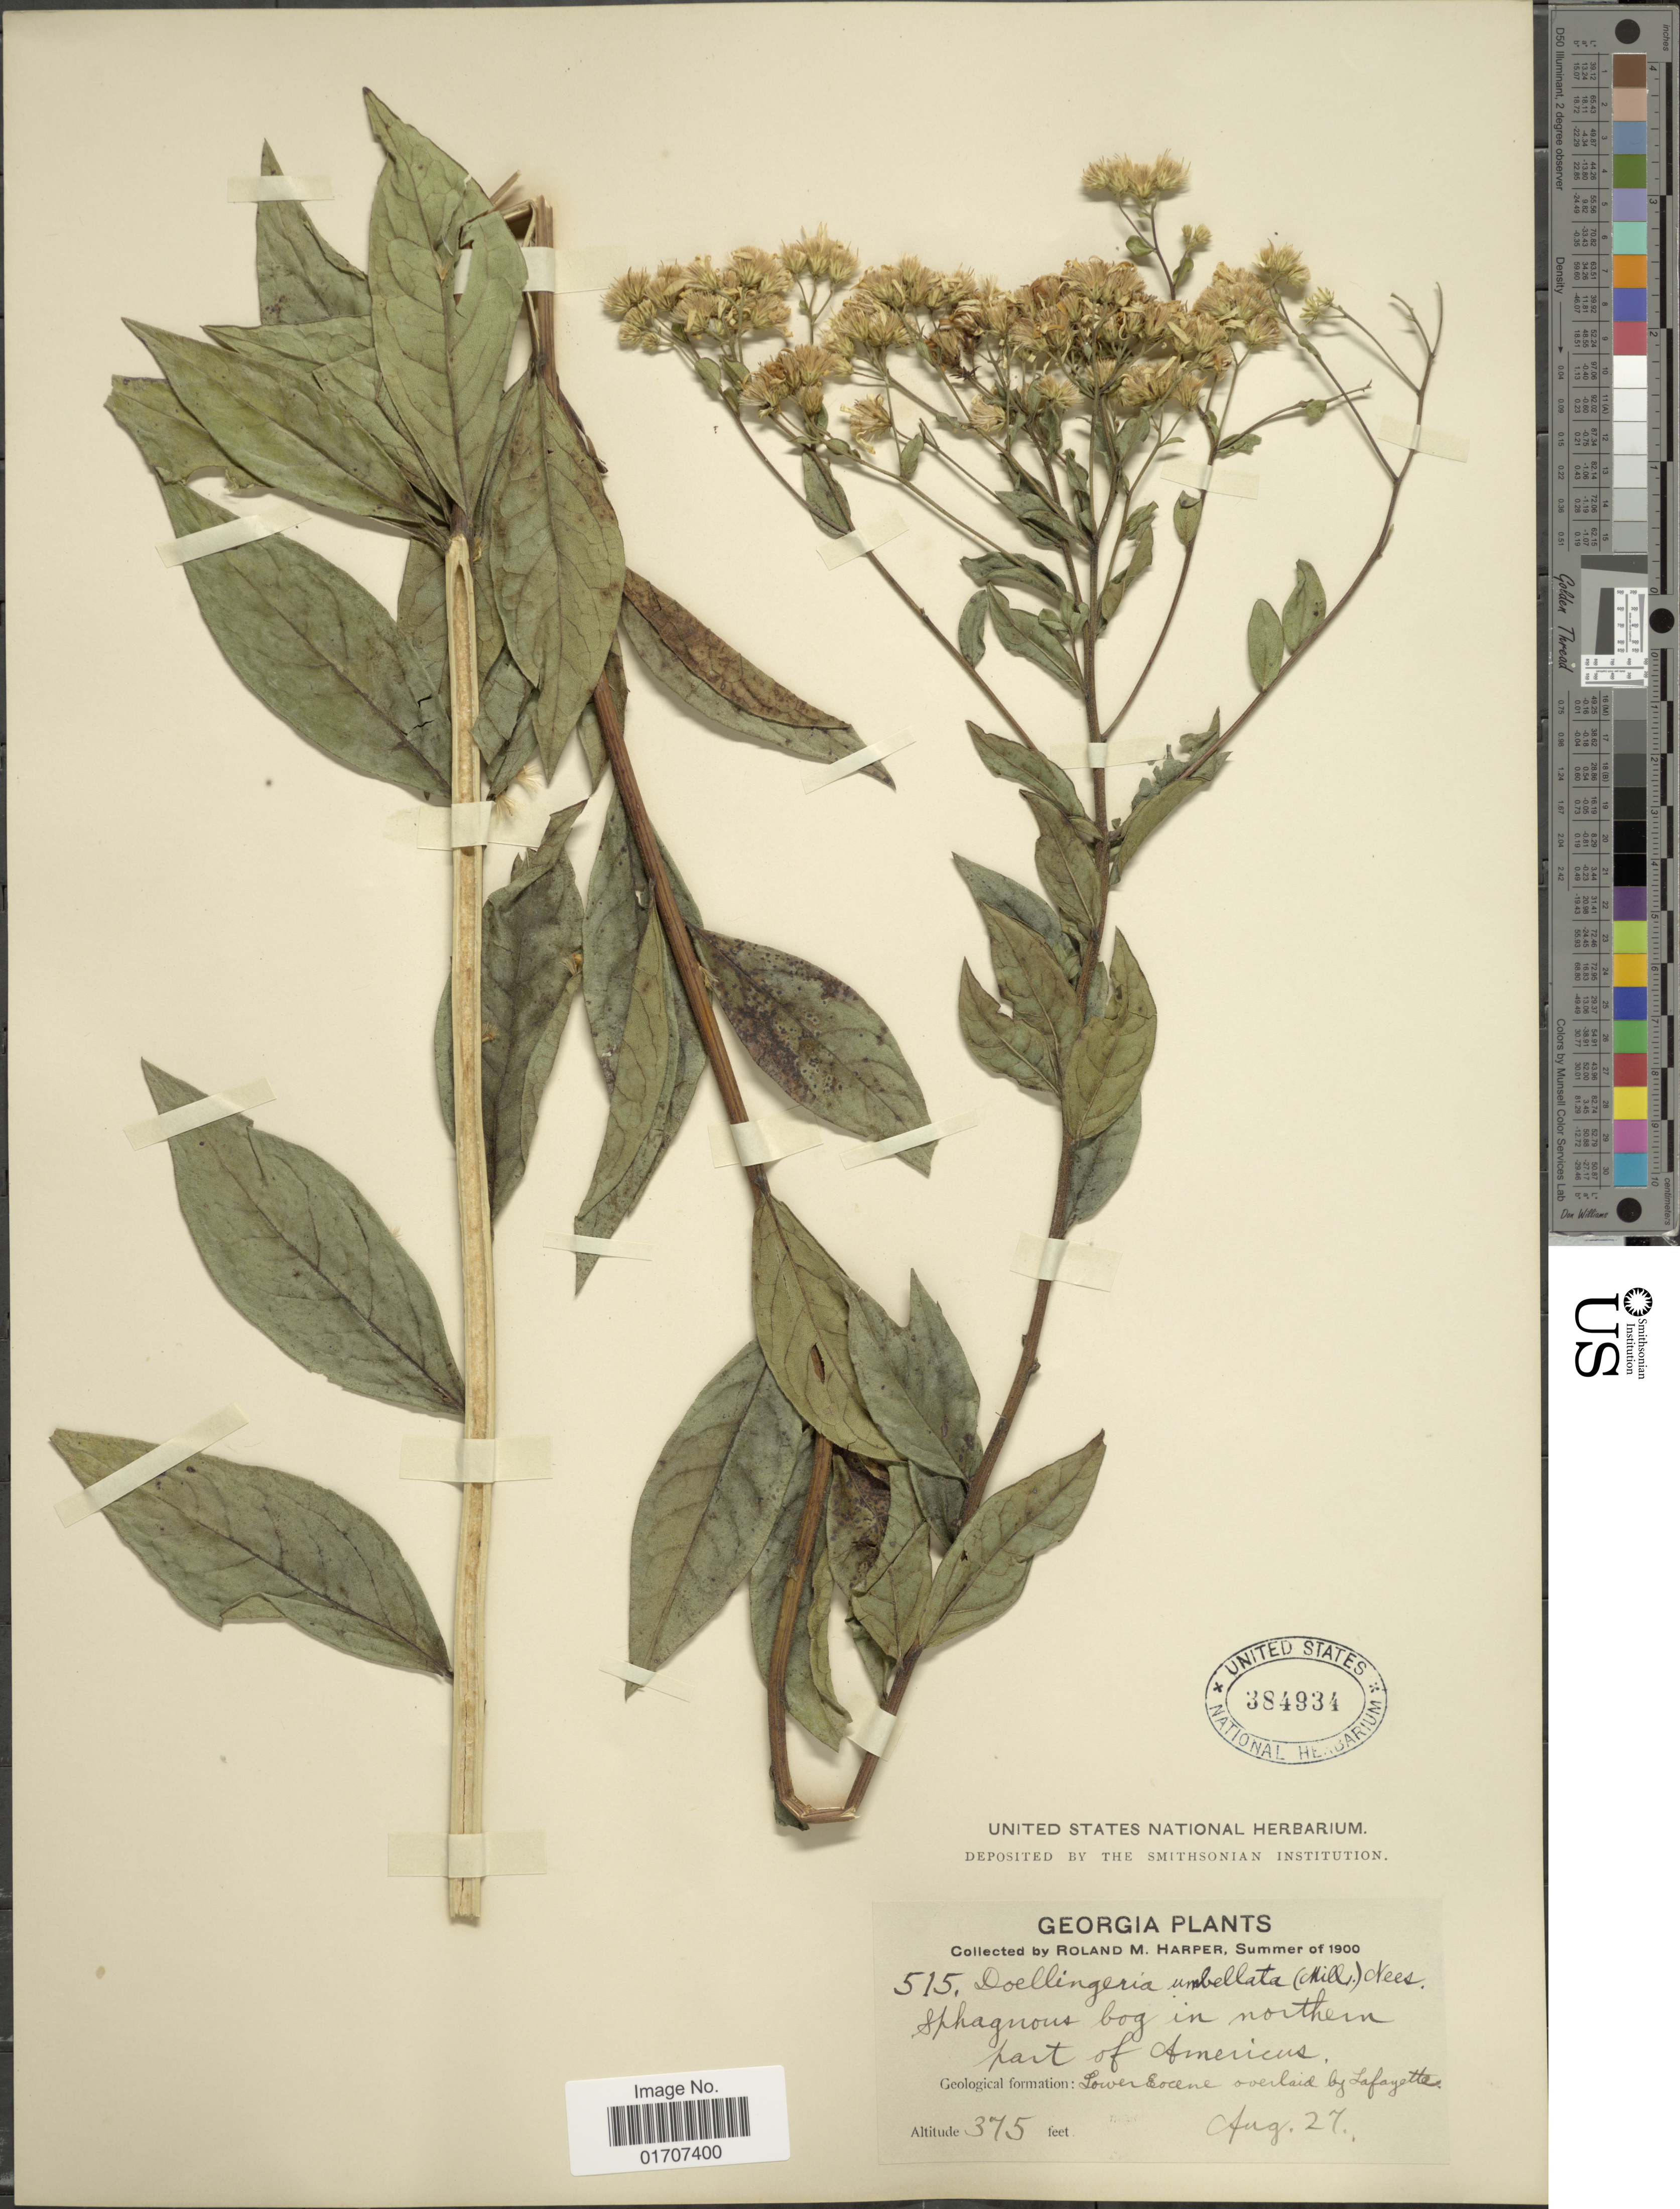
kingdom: Plantae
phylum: Tracheophyta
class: Magnoliopsida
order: Asterales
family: Asteraceae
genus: Doellingeria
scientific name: Doellingeria sericocarpoides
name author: Small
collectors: R. M. Harper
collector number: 515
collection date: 1900-08-27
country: United States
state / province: Georgia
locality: Geological formation: Lower Eocene overlaid by LaFayette. Shagnous bog in northern part of Americus.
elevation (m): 114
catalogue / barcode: US 384934